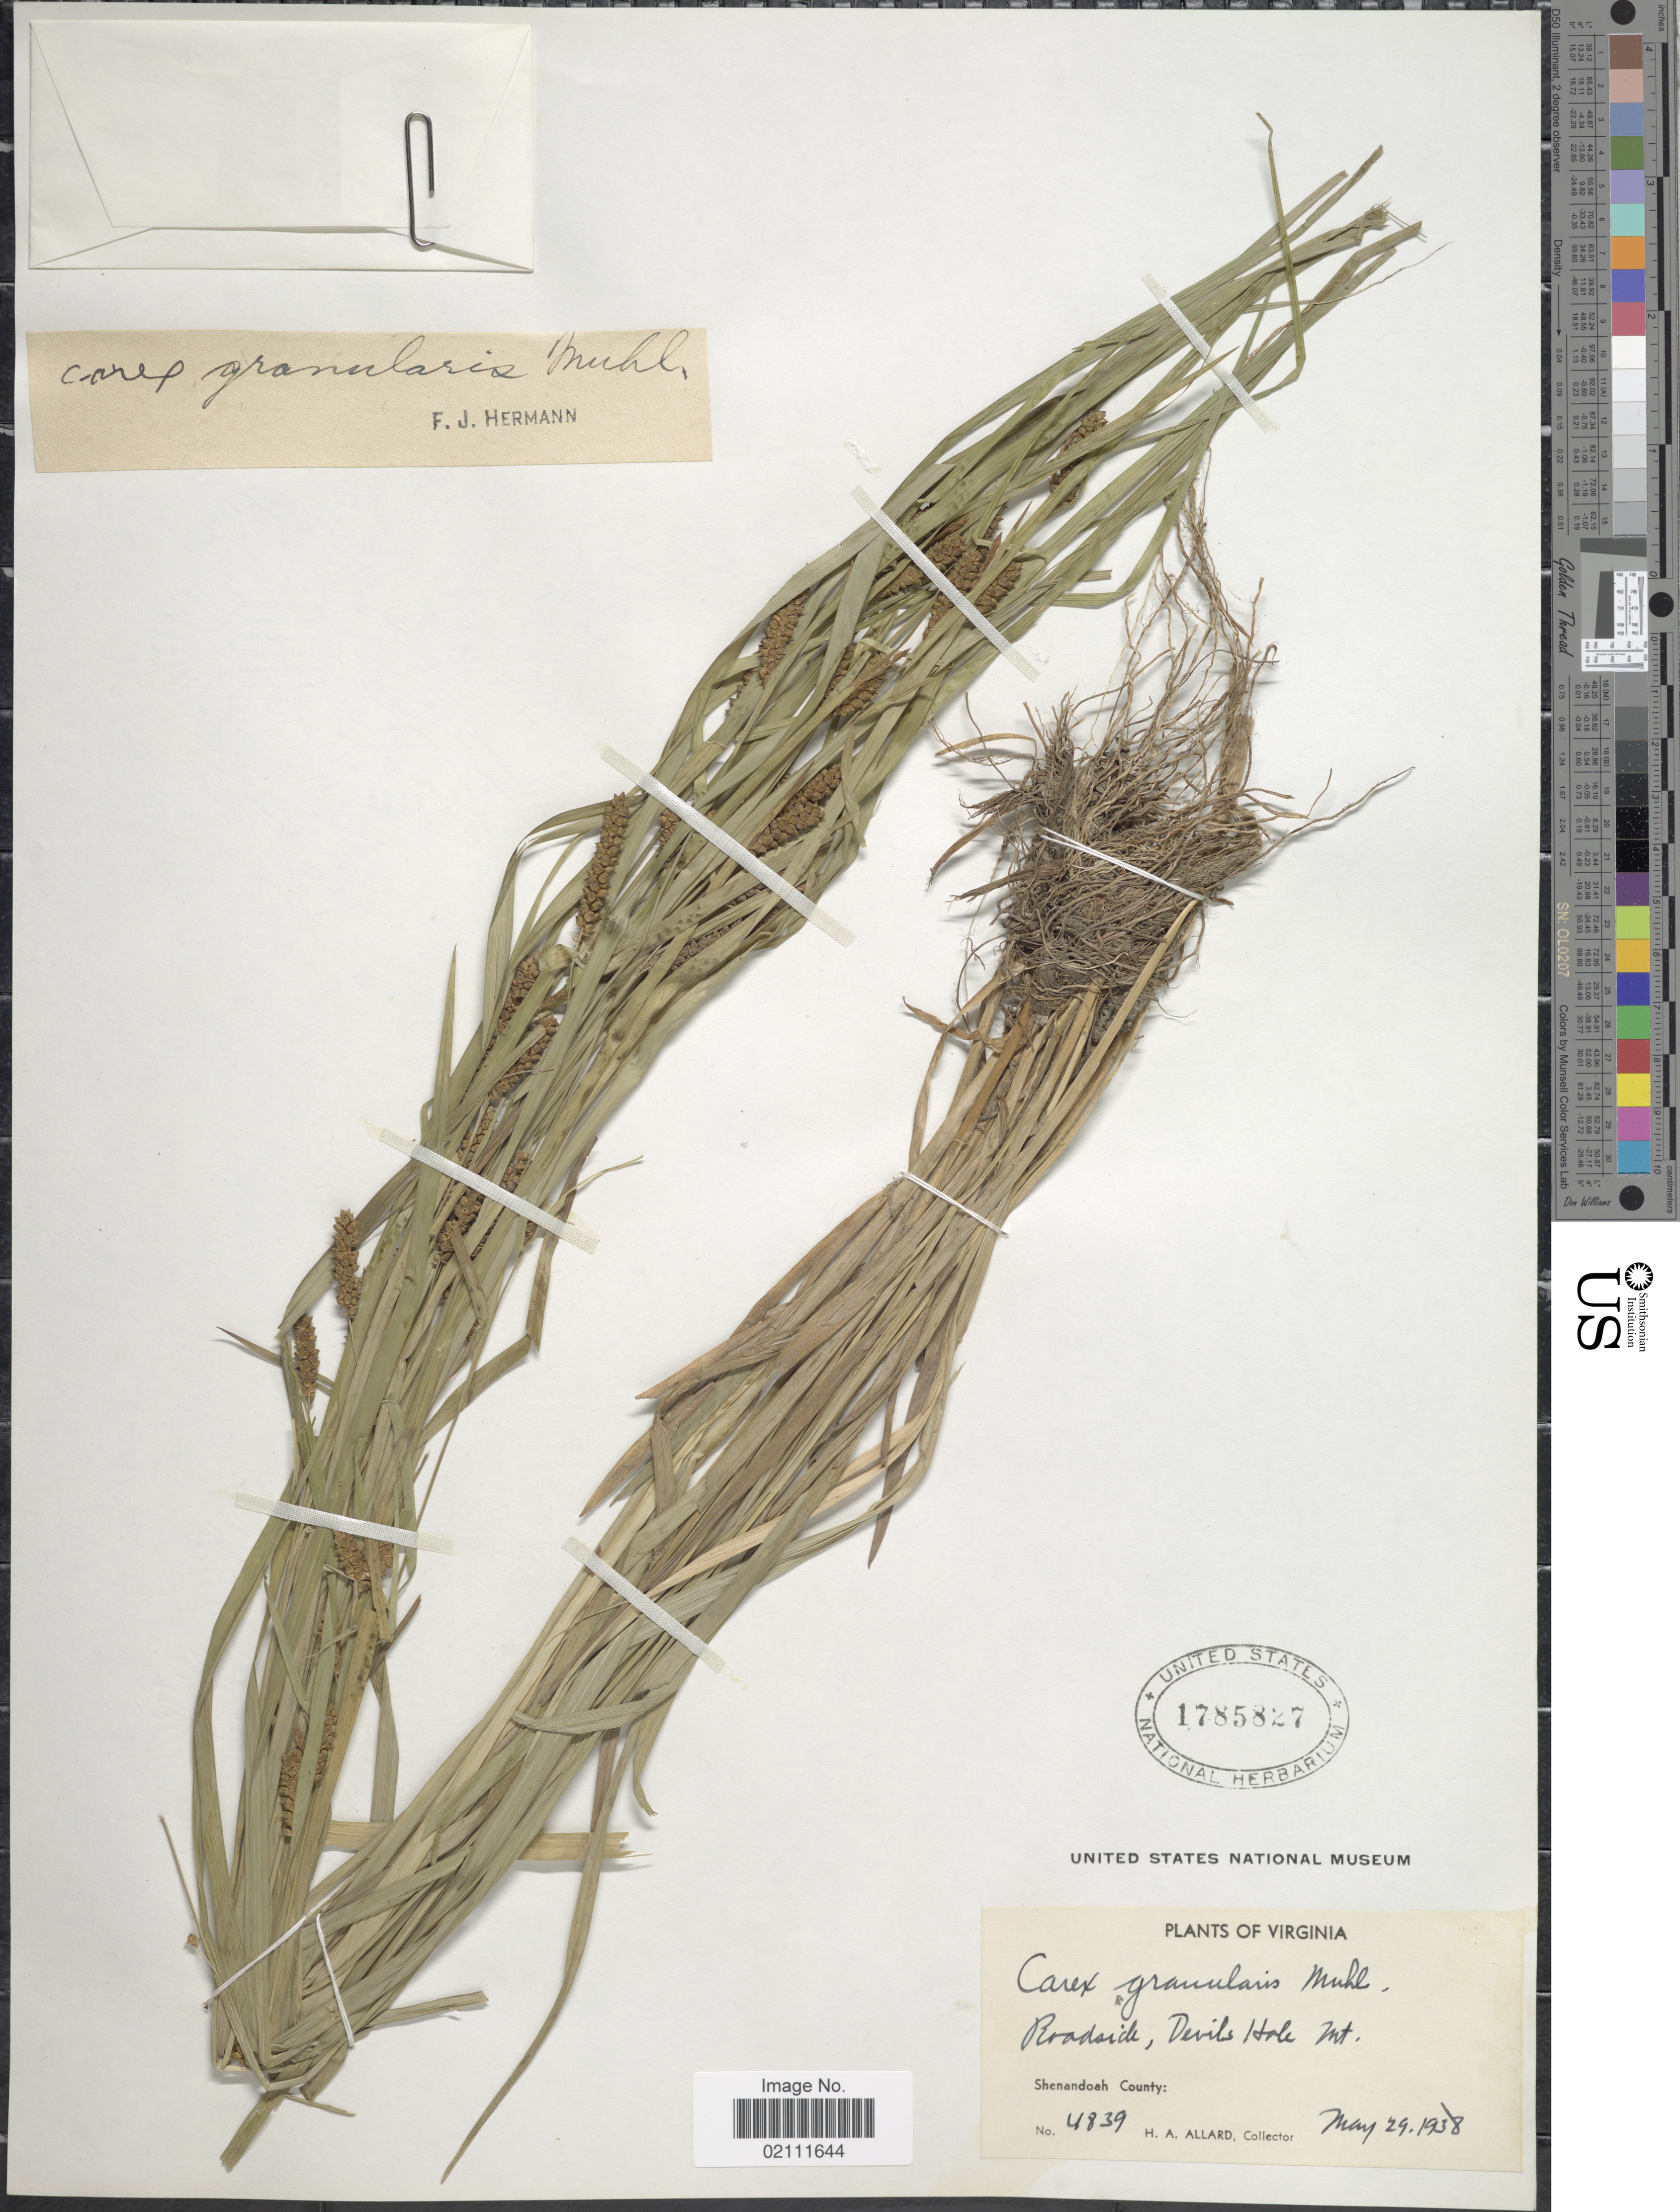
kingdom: Plantae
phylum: Tracheophyta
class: Liliopsida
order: Poales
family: Cyperaceae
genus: Carex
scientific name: Carex granularis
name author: Muhl. ex Willd.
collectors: H. A. Allard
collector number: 4839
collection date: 1938-05-29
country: United States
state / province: Virginia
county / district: Shenandoah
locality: Roadside, Devils Hole Mt, Shenandoah County.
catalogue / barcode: US 1785827